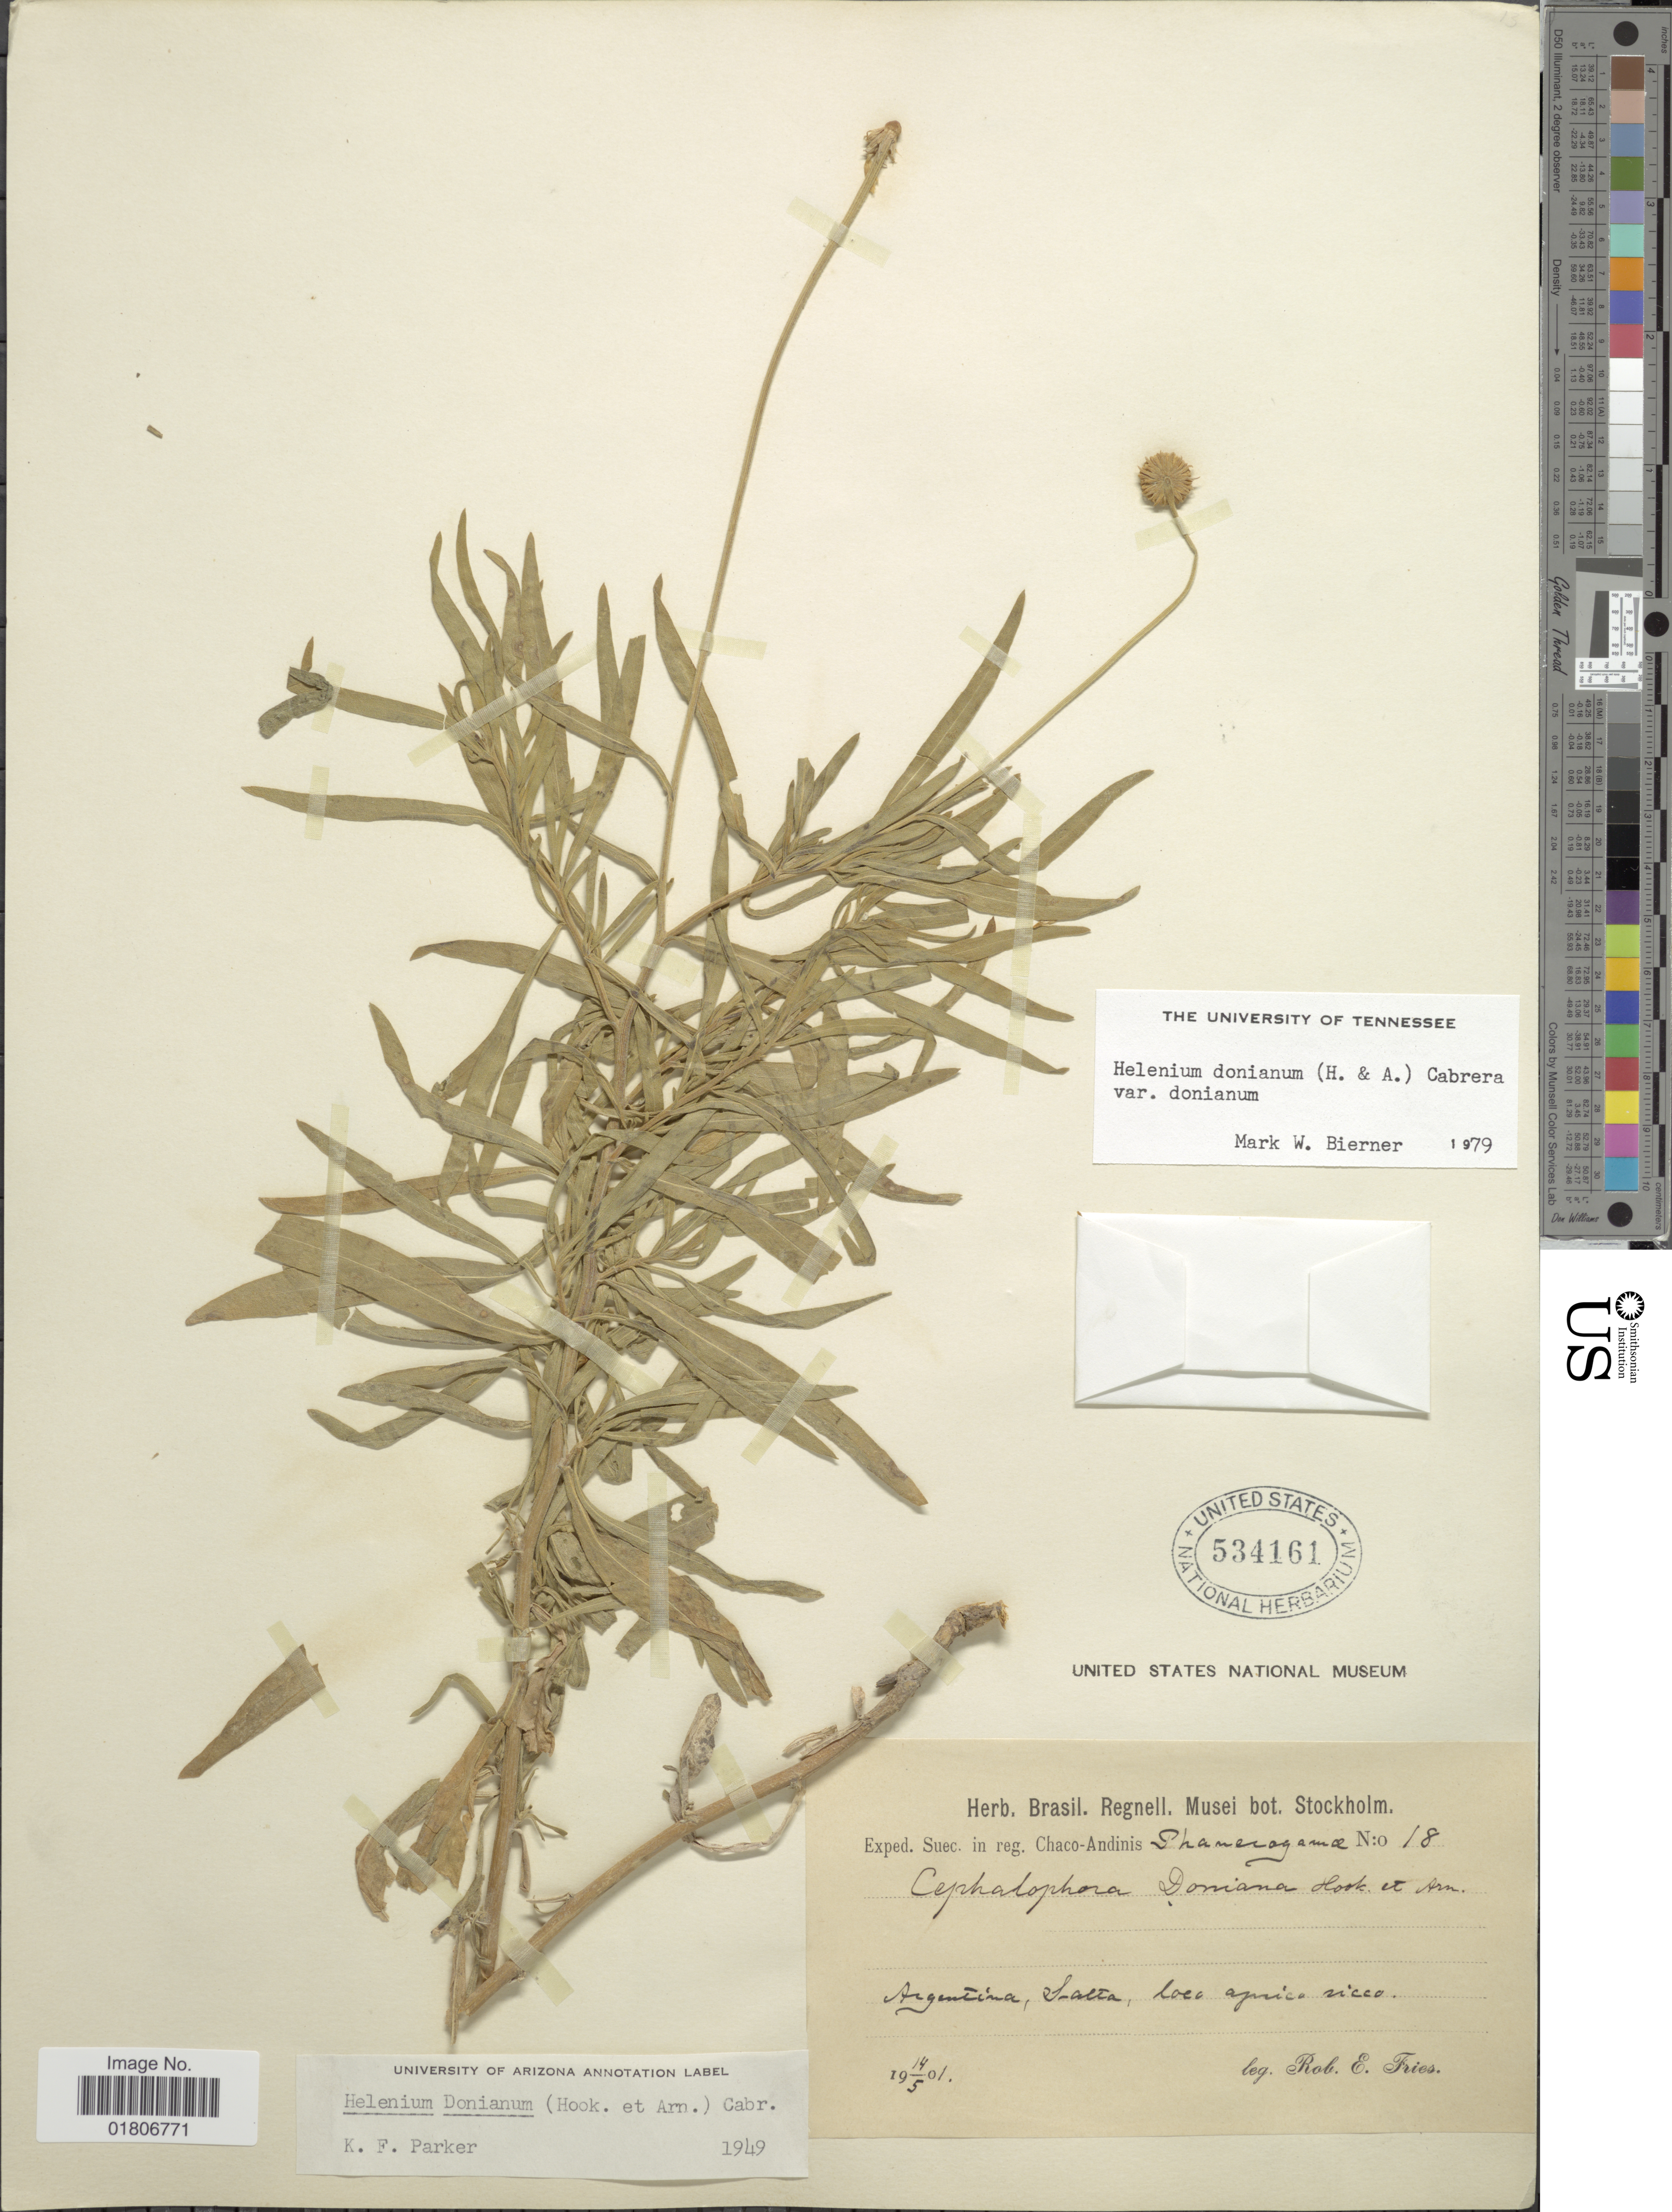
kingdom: Plantae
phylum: Tracheophyta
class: Magnoliopsida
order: Asterales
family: Asteraceae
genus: Helenium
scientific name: Helenium donianum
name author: (Hook. & Arn.) Cabrera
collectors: R. E. Fries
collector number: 18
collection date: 1901-05-14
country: Argentina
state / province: Salta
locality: Locc Ajurico ricco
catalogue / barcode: US 534161